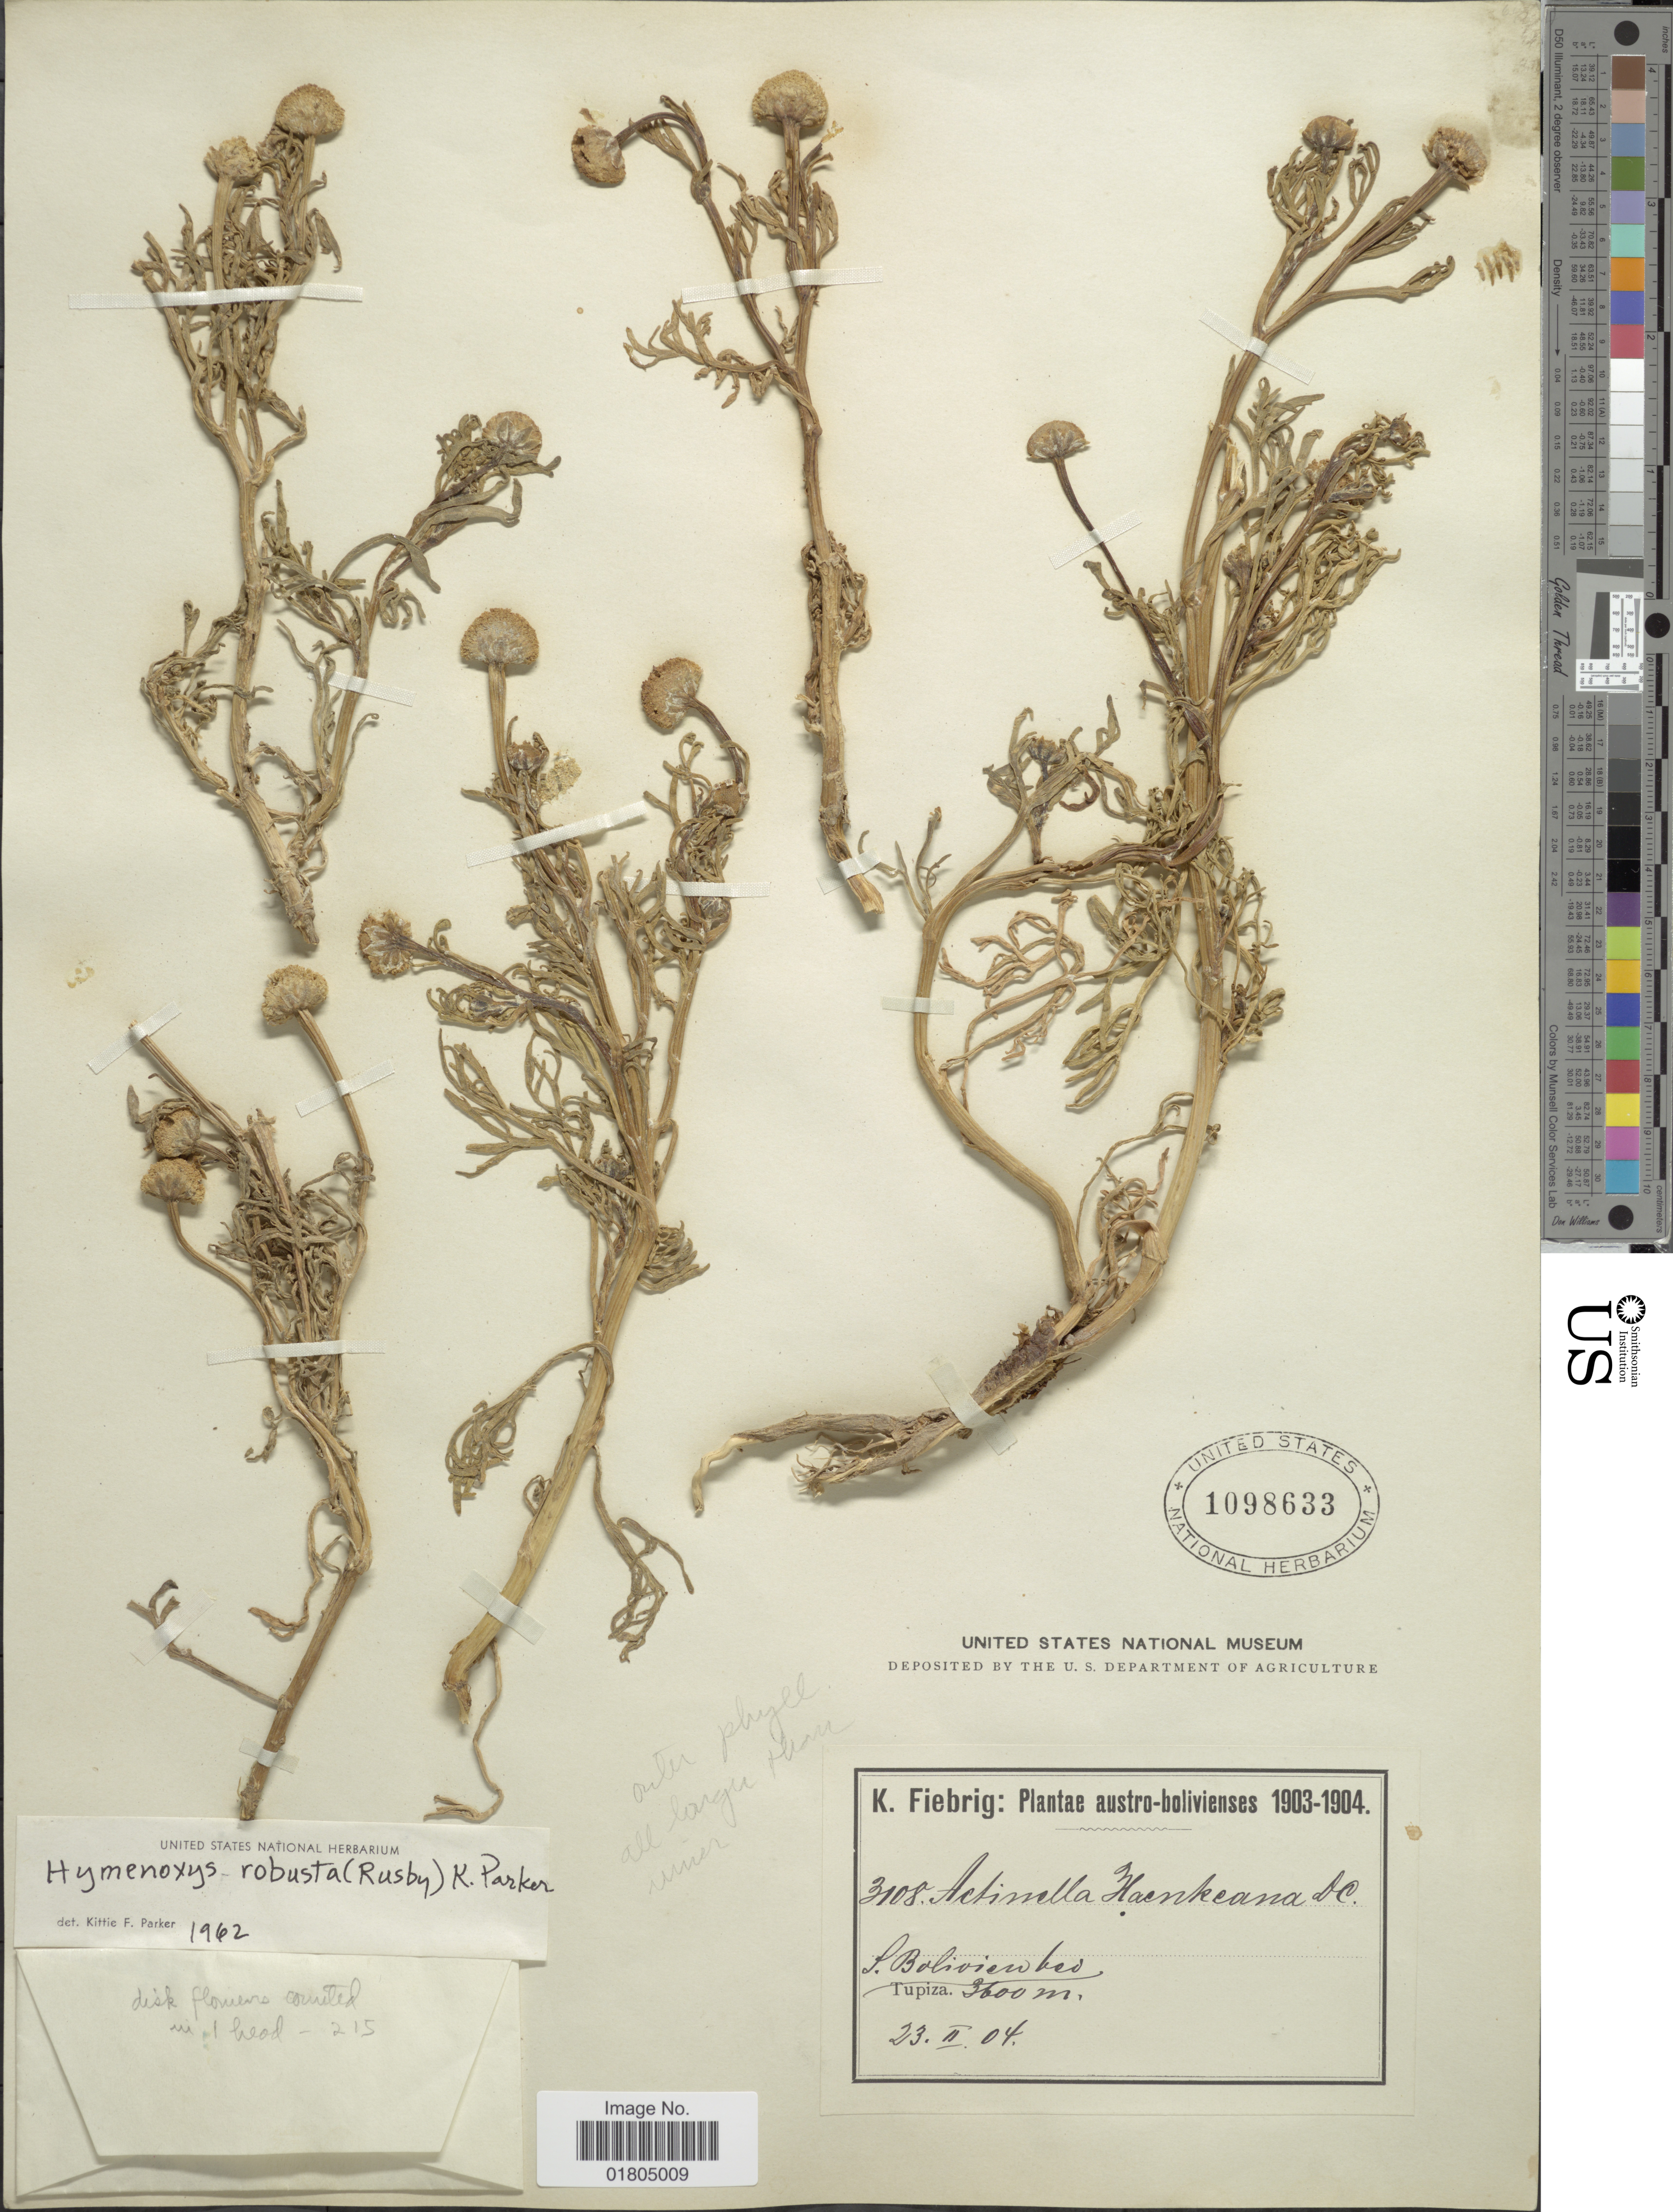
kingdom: Plantae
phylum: Tracheophyta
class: Magnoliopsida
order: Asterales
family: Asteraceae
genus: Hymenoxys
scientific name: Hymenoxys robusta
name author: (Rusby) K.F. Parker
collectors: K. Fiebrig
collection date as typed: Transcribed d/m/y: 23/2/4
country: Bolivia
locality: S. Bolivienteo, Tupiza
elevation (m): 3600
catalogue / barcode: US 1098633